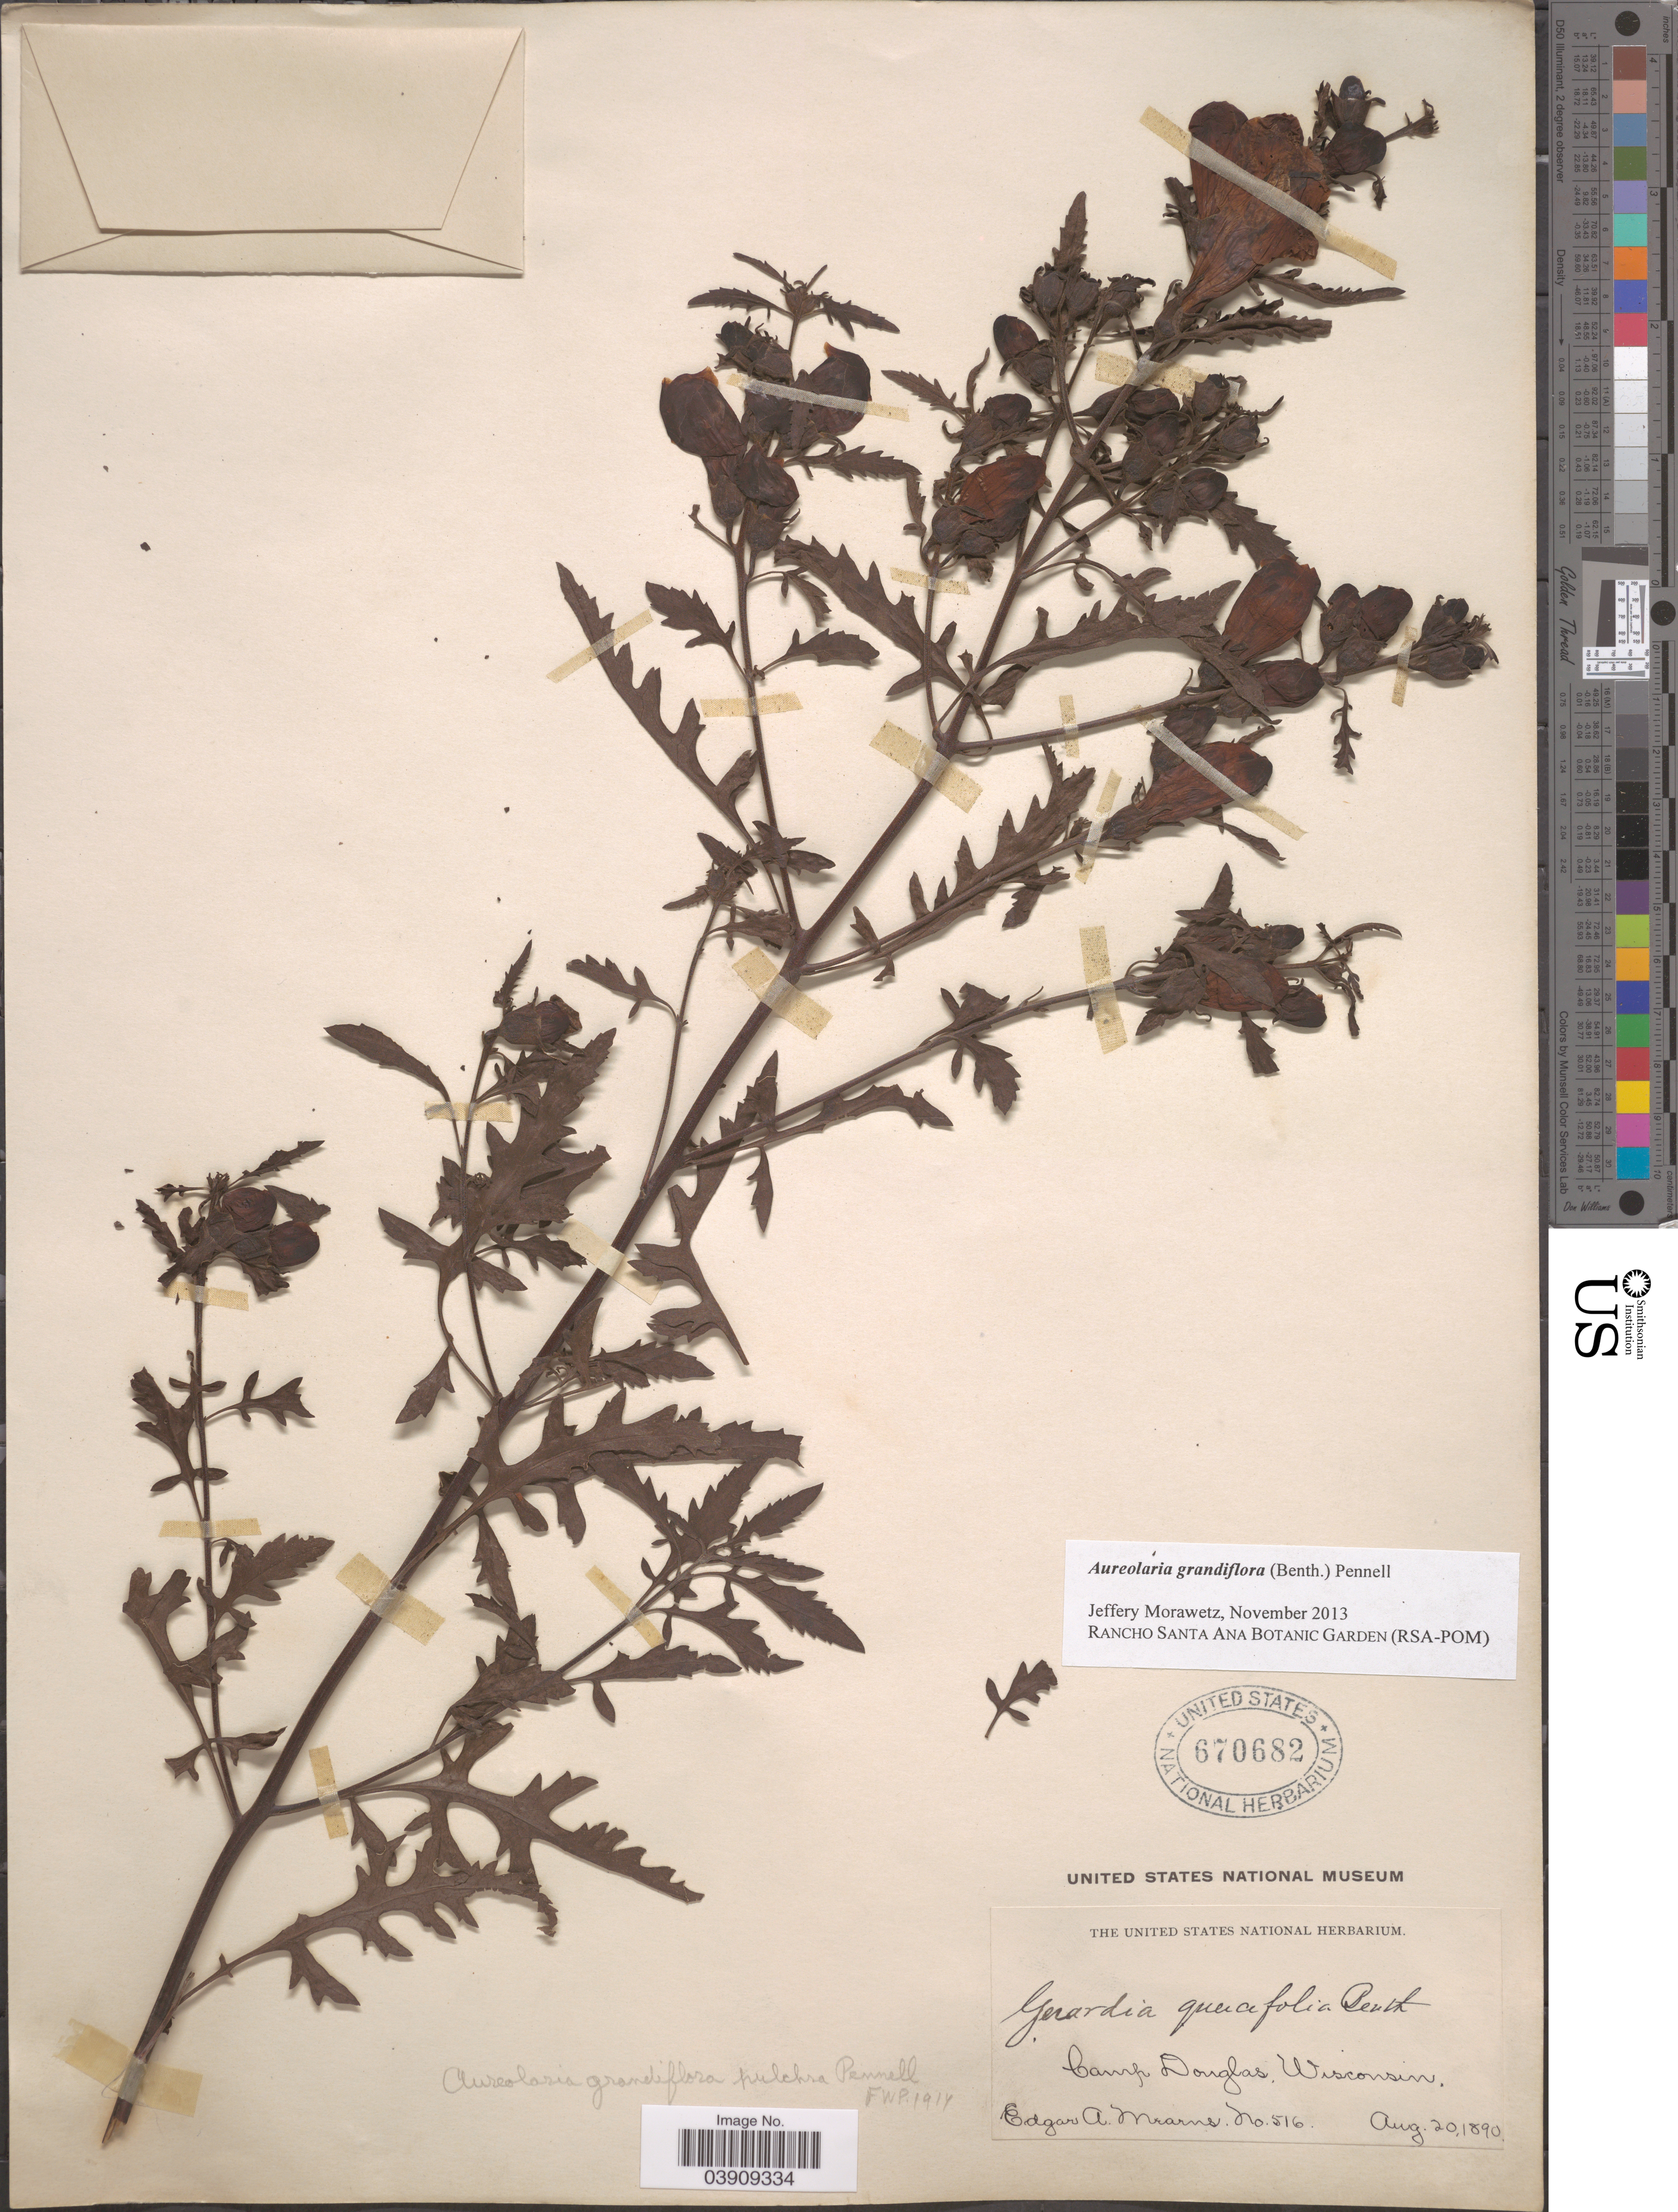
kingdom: Plantae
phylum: Tracheophyta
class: Magnoliopsida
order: Lamiales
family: Orobanchaceae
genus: Aureolaria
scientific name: Aureolaria grandiflora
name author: (Benth.) Pennell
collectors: E. A. Mearns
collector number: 516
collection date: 1890-08-20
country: United States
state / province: Wisconsin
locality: Camp Douglas.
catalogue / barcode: US 670682